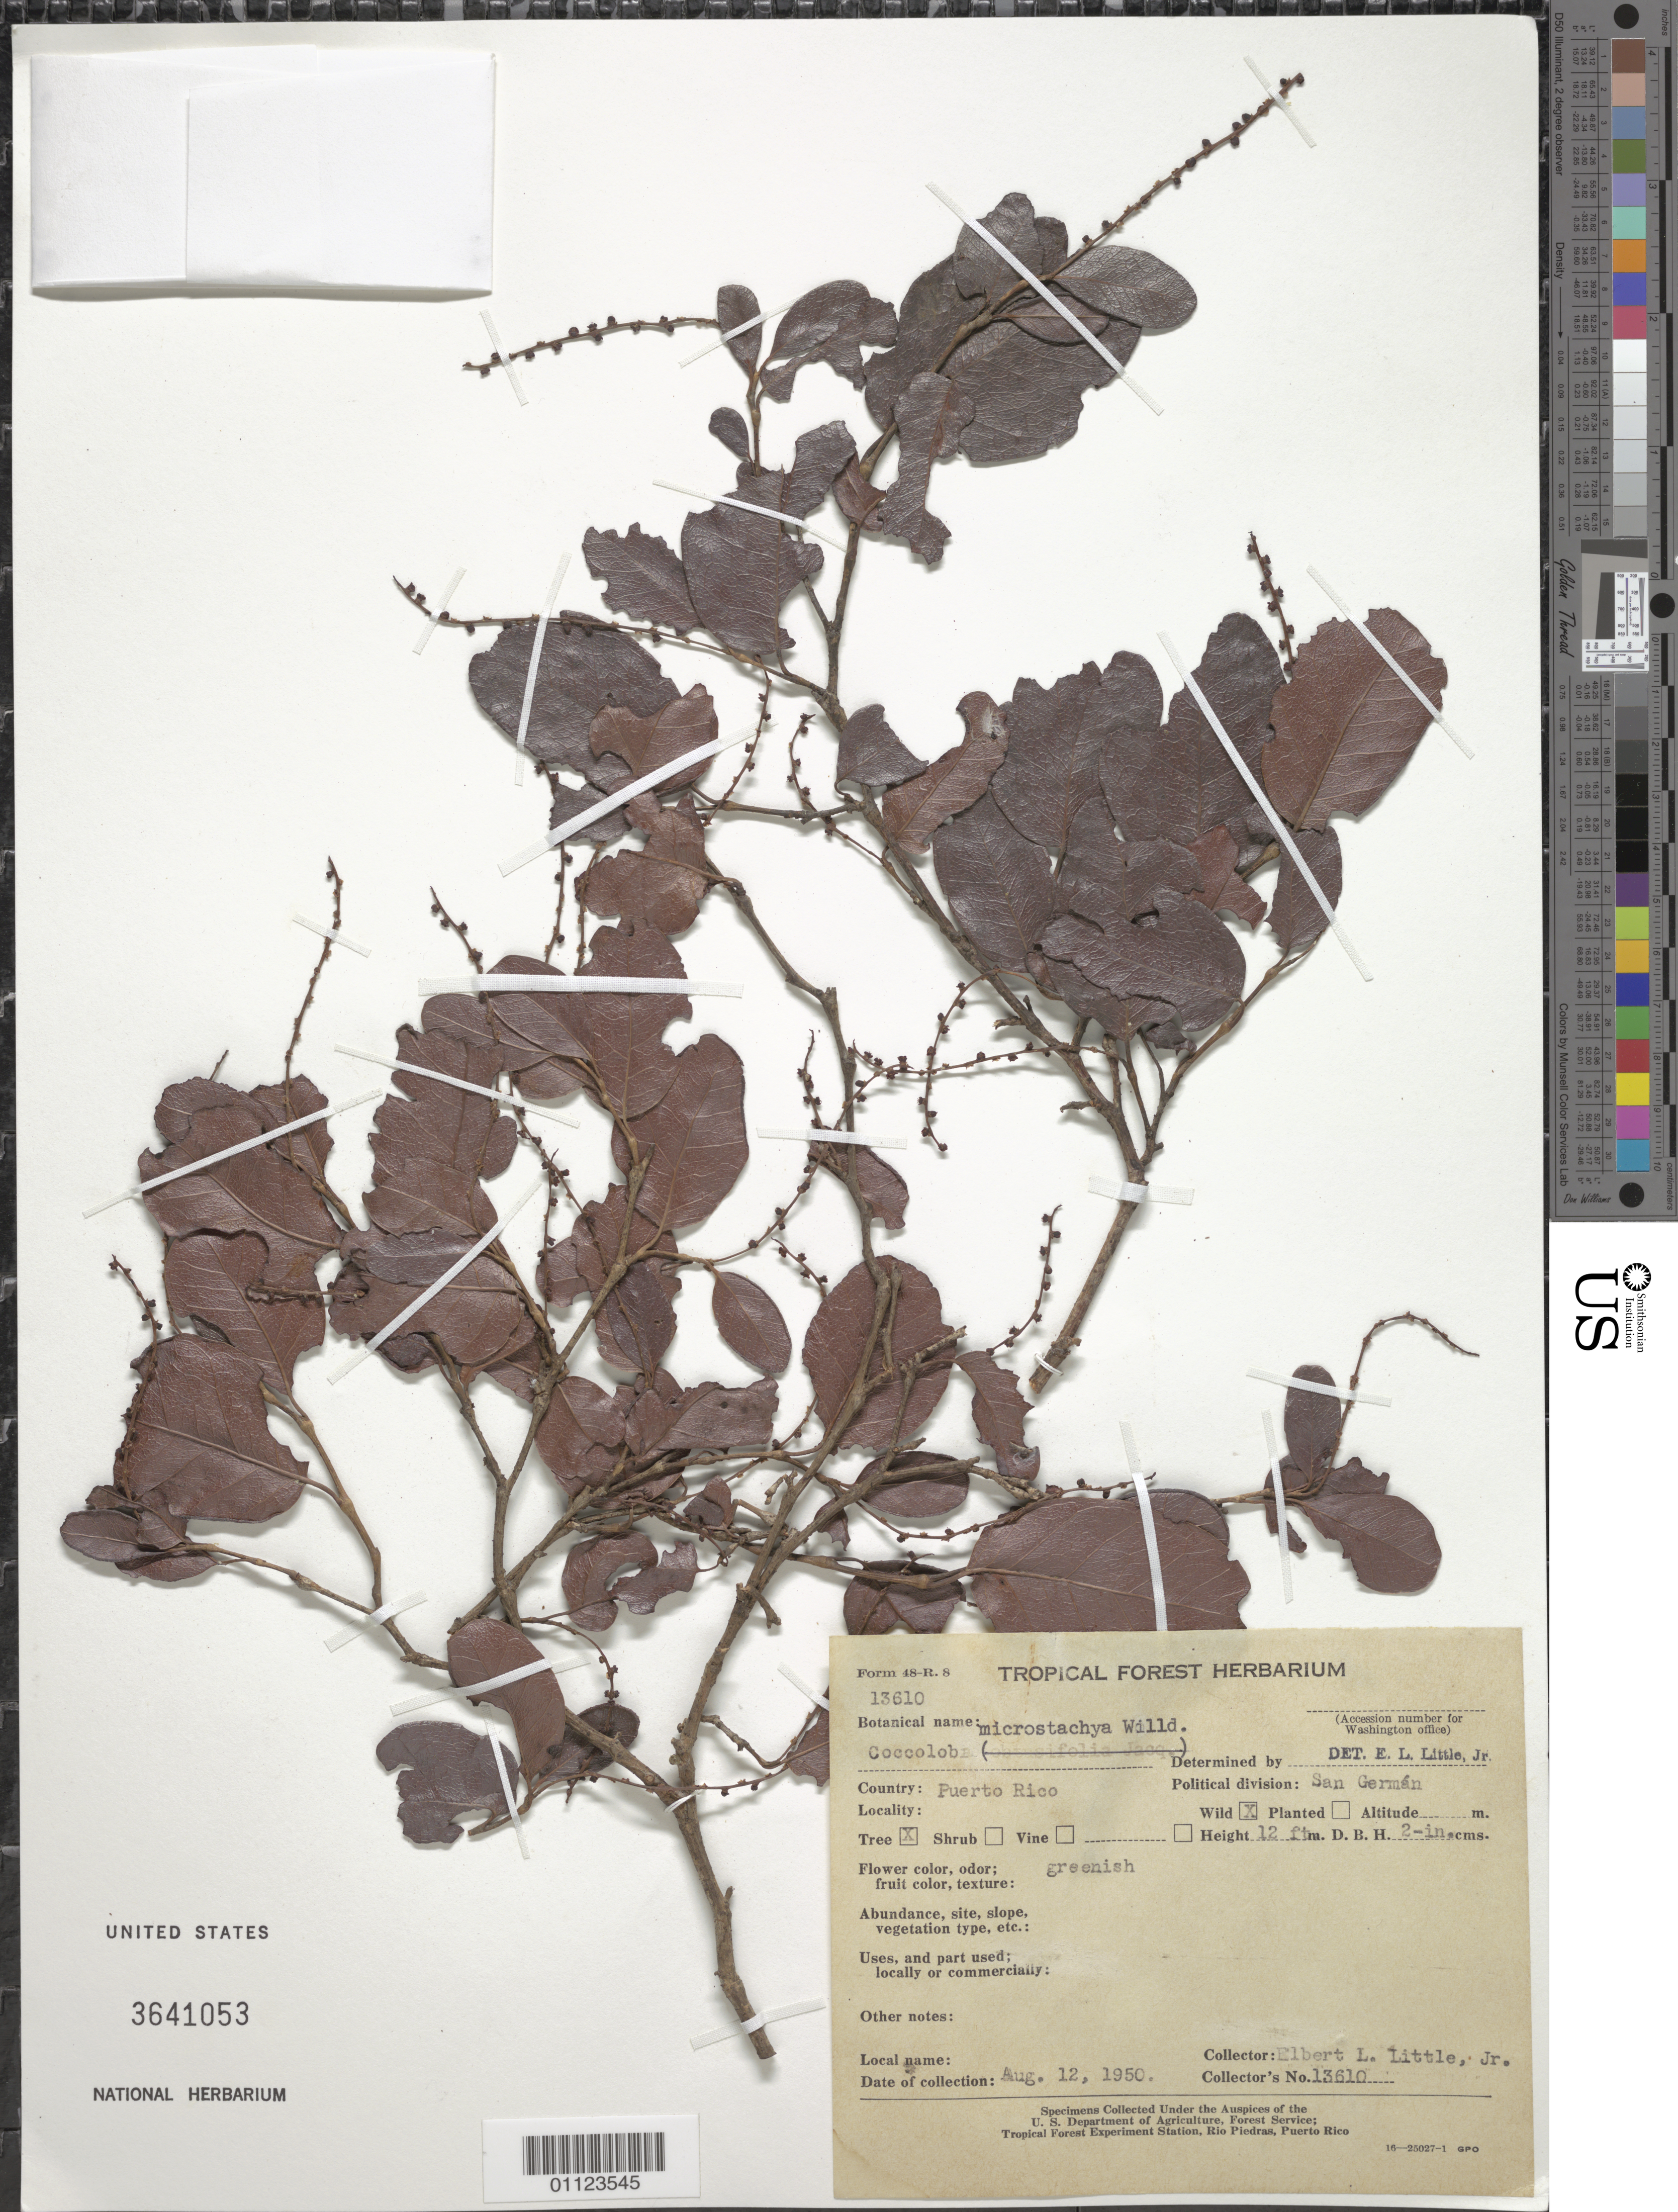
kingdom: Plantae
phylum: Tracheophyta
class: Magnoliopsida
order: Caryophyllales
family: Polygonaceae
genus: Coccoloba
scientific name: Coccoloba microstachya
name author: Willd.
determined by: Little, Elbert L., Jr., (FSSR), United States Department of Agriculture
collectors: E. L. Little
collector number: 13610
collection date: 1950-08-12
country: Puerto Rico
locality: San Germán.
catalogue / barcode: US 3641053